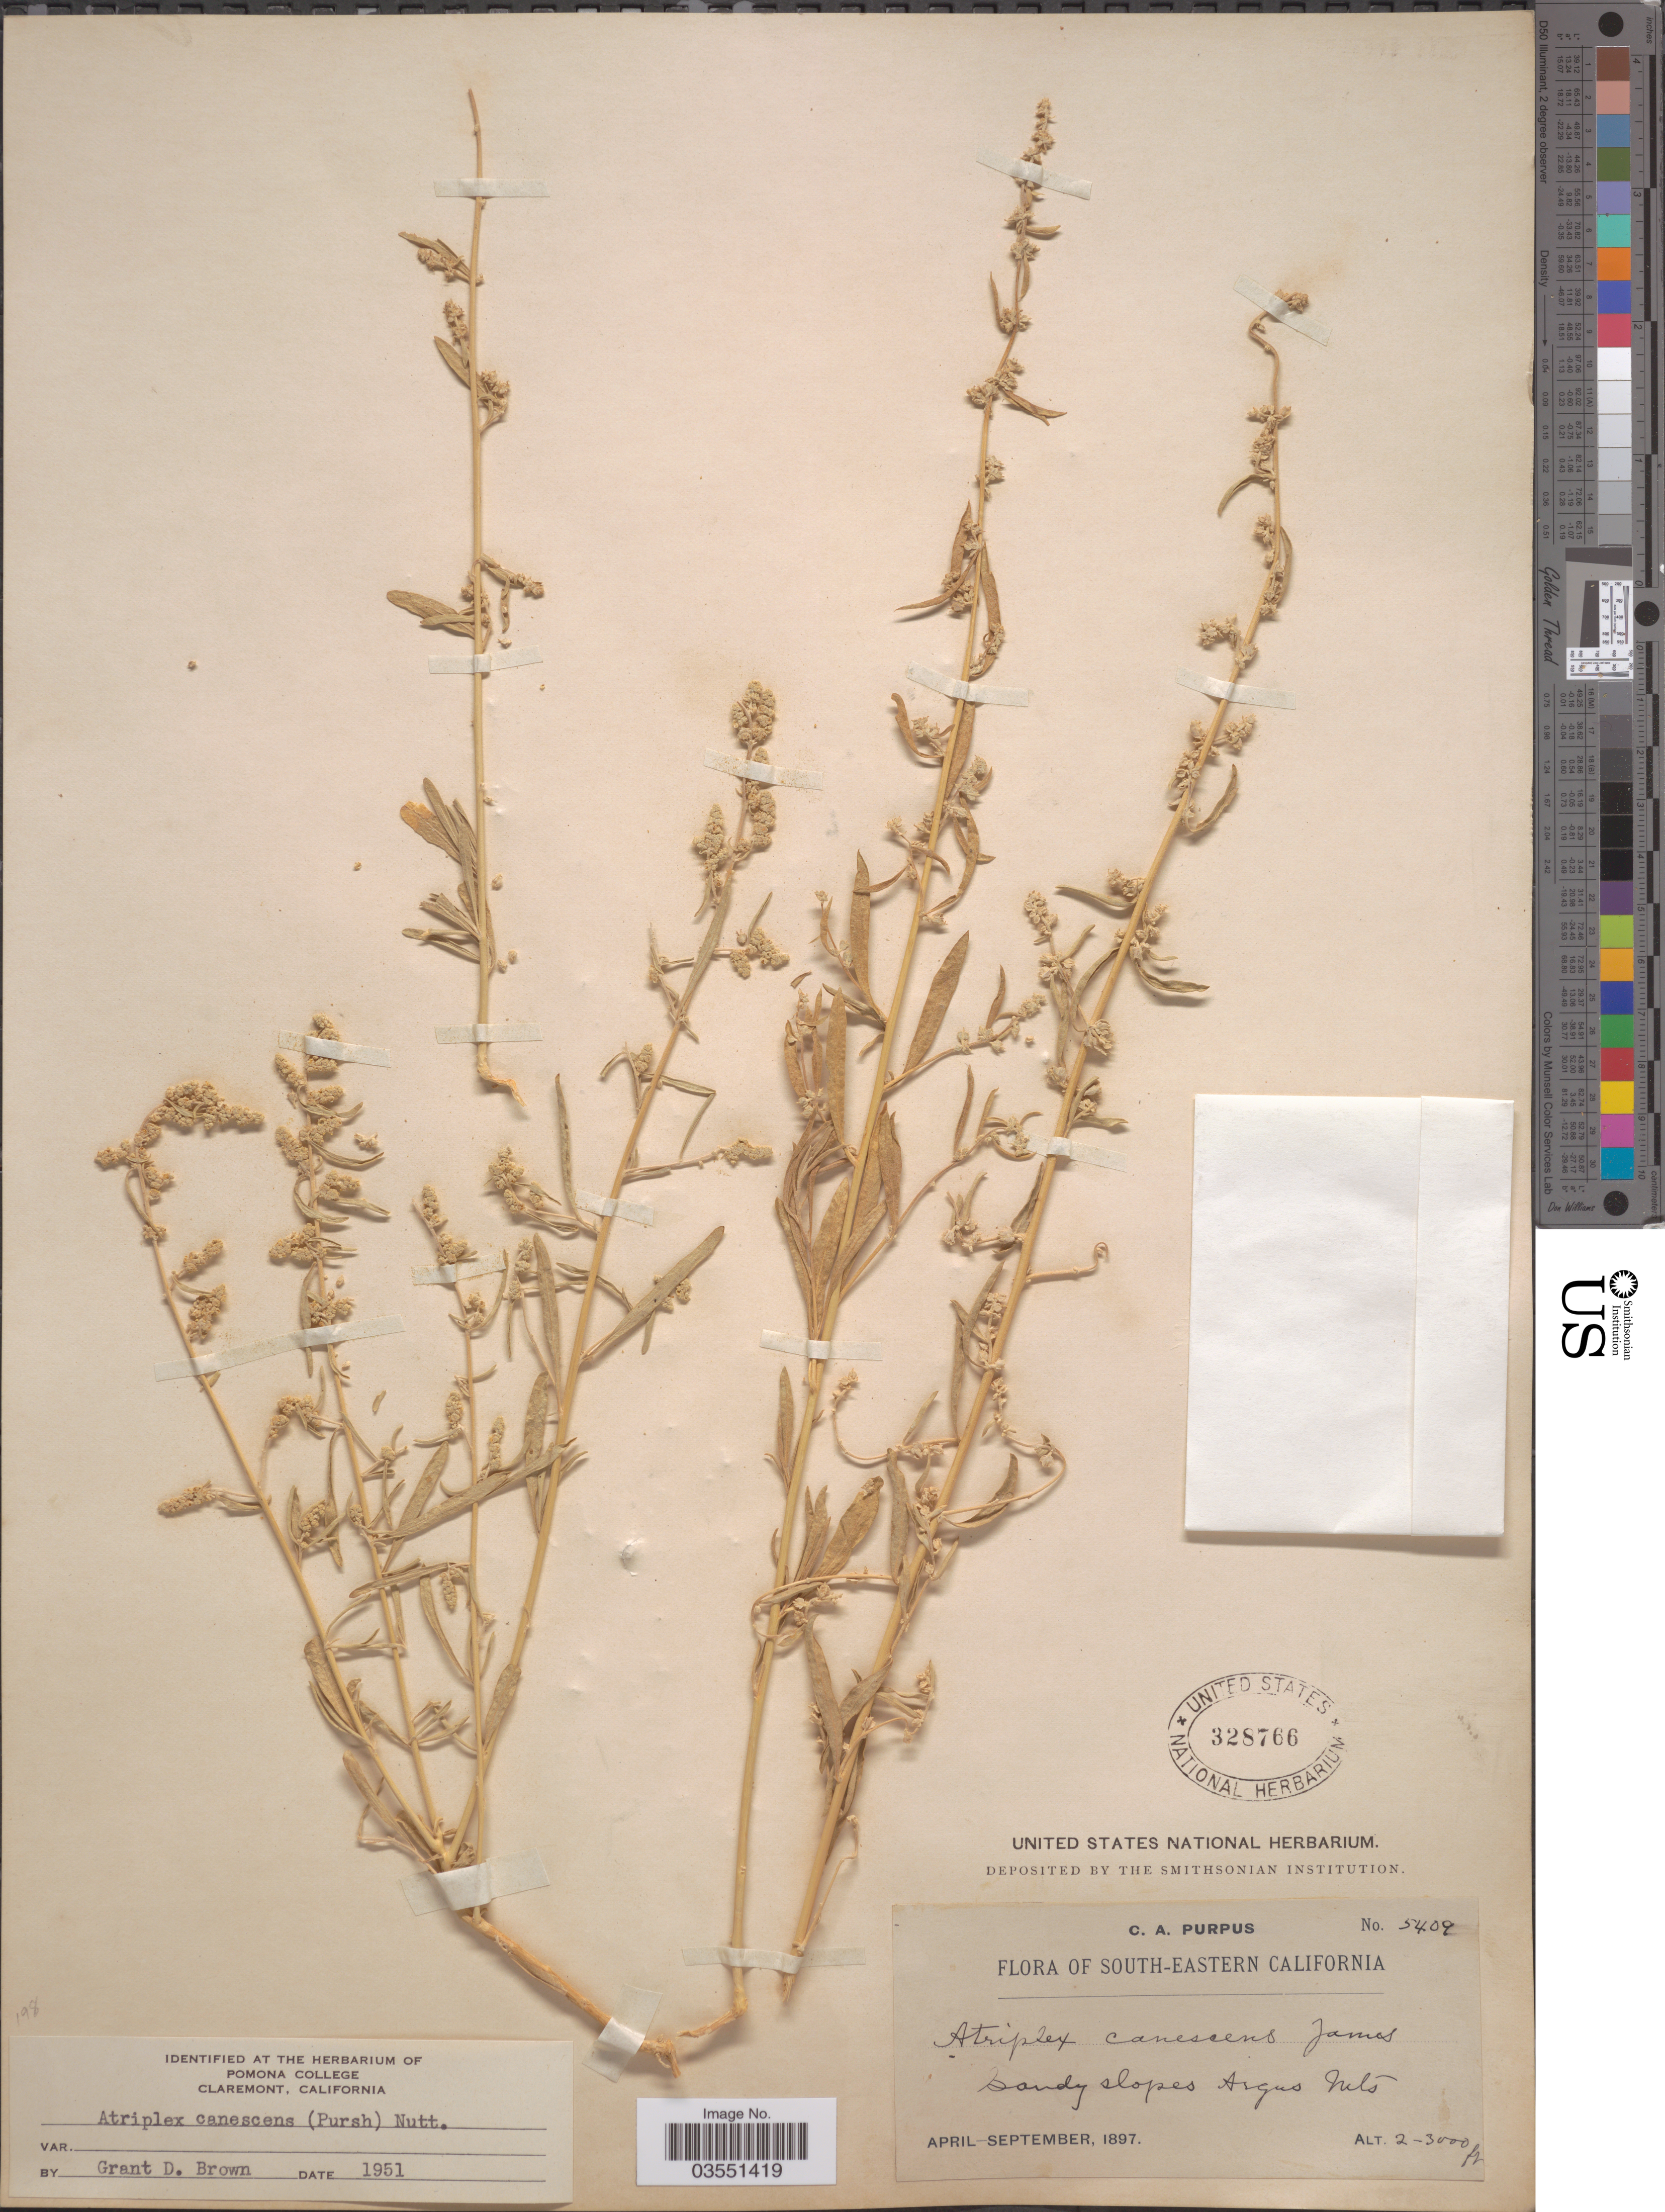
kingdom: Plantae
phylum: Tracheophyta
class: Magnoliopsida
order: Caryophyllales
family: Amaranthaceae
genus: Atriplex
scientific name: Atriplex canescens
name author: (Pursh) Nutt.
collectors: C. A. Purpus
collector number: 5409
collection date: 1897-04/1897-09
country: United States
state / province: California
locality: South-eastern California. Sandy slopes Argus Mts.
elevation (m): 610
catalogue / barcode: US 328766